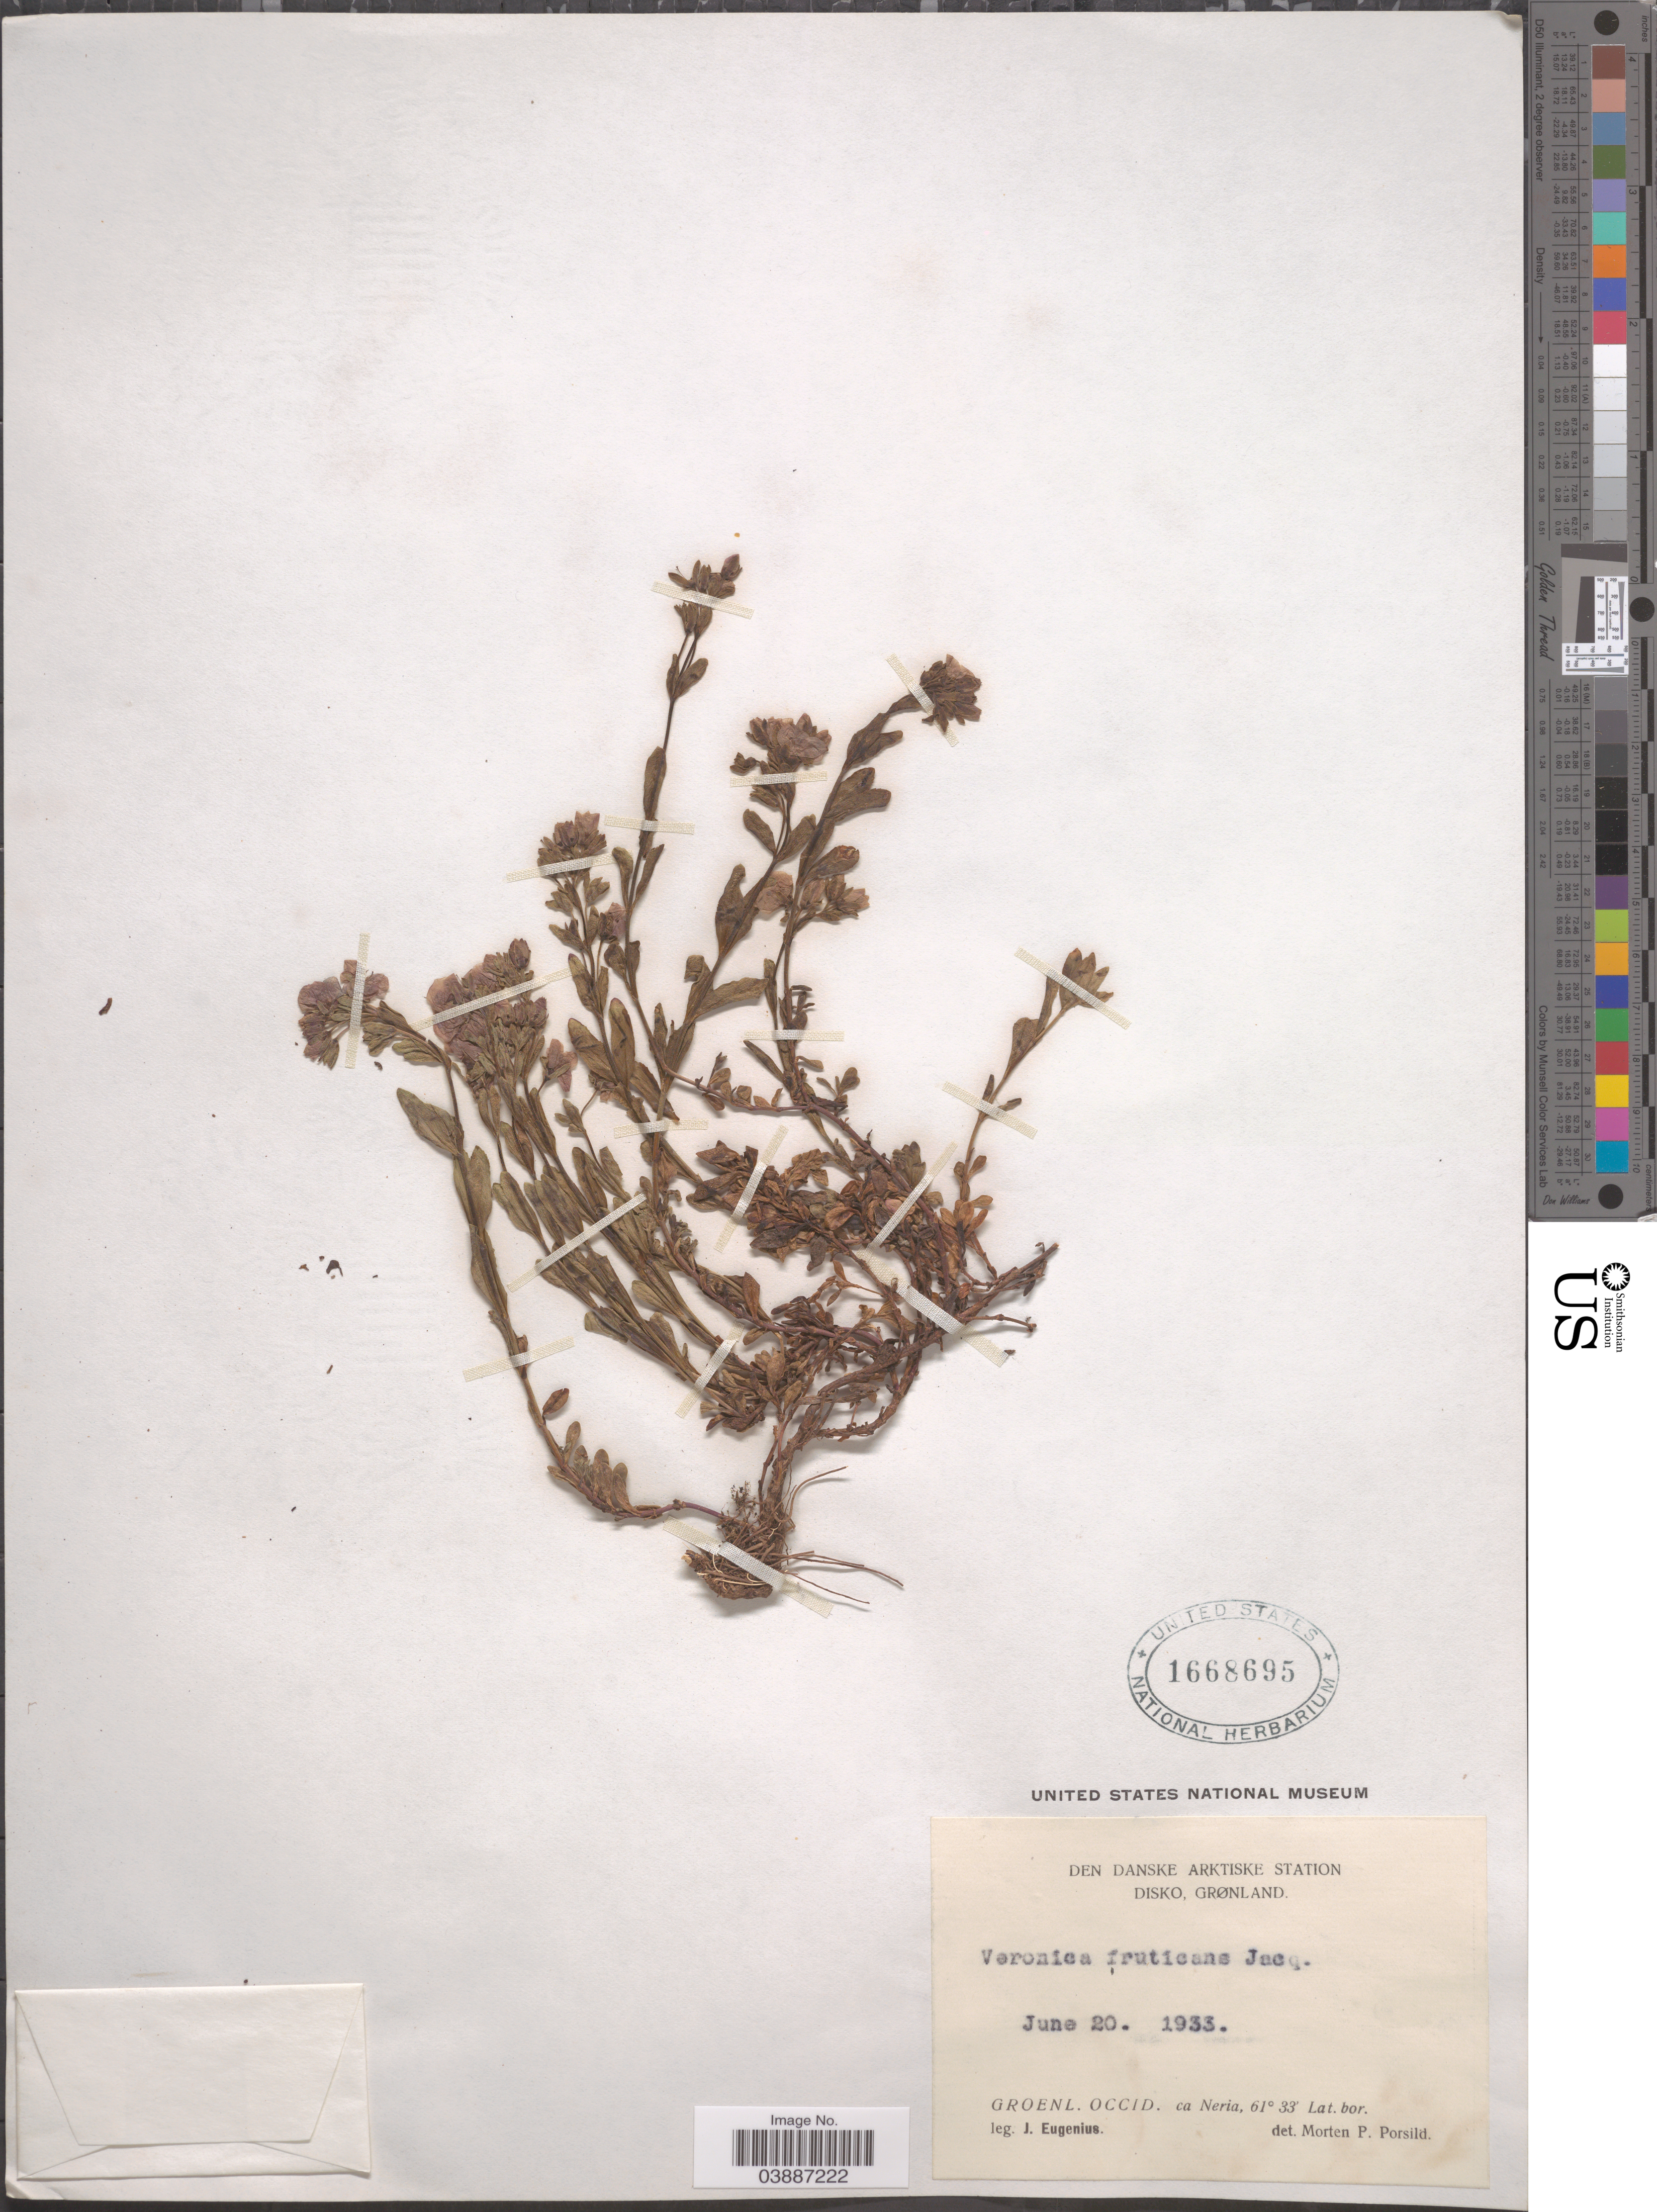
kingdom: Plantae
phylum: Tracheophyta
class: Magnoliopsida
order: Lamiales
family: Plantaginaceae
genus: Veronica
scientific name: Veronica fruticans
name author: Jacq.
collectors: J. Eugenius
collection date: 1933-06-20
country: Greenland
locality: Den Danske Arktiske Station. Disko, Grønland. Groenl. Occid. ca Neria.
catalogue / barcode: US 1668695